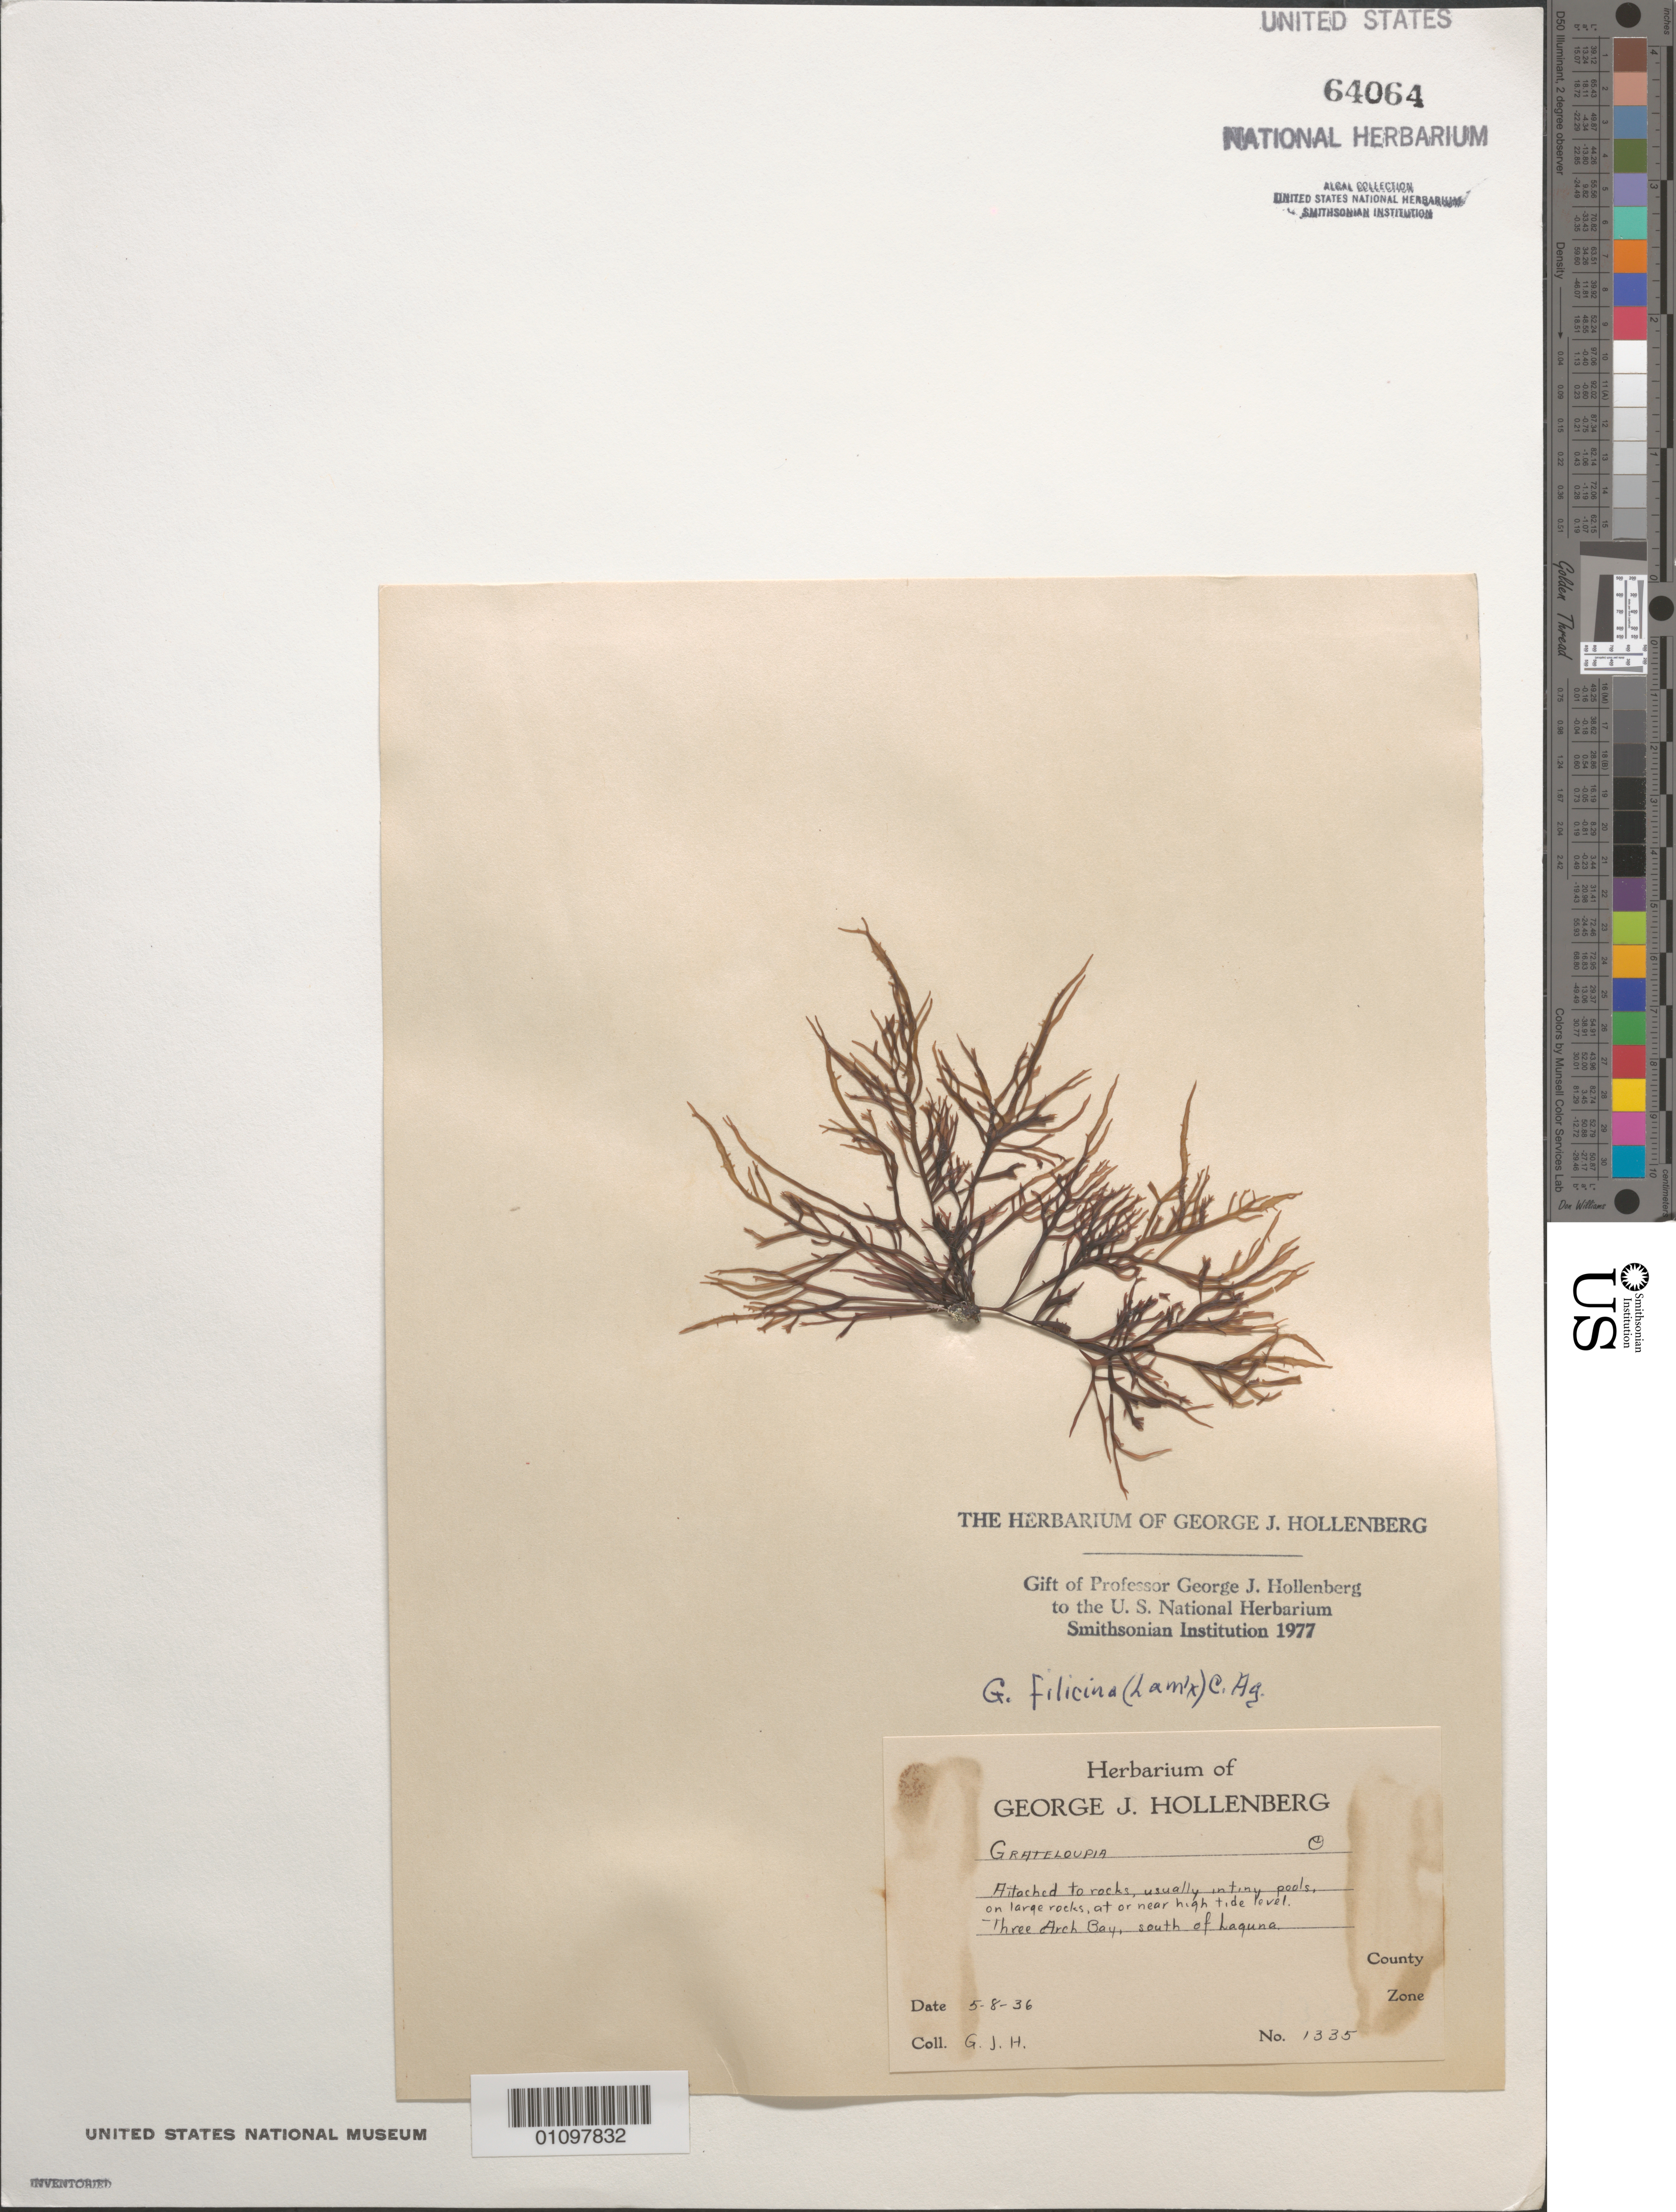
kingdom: Plantae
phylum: Rhodophyta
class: Florideophyceae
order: Halymeniales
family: Halymeniaceae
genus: Grateloupia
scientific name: Grateloupia filicina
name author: (J.V.Lamouroux) C. Agardh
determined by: Hollenberg, George J.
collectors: G. Hollenberg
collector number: GJH 1335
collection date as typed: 08 May 1936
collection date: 1936-05-08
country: United States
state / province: California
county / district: Orange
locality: Three Arch Bay, south of Laguna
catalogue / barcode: US 64064